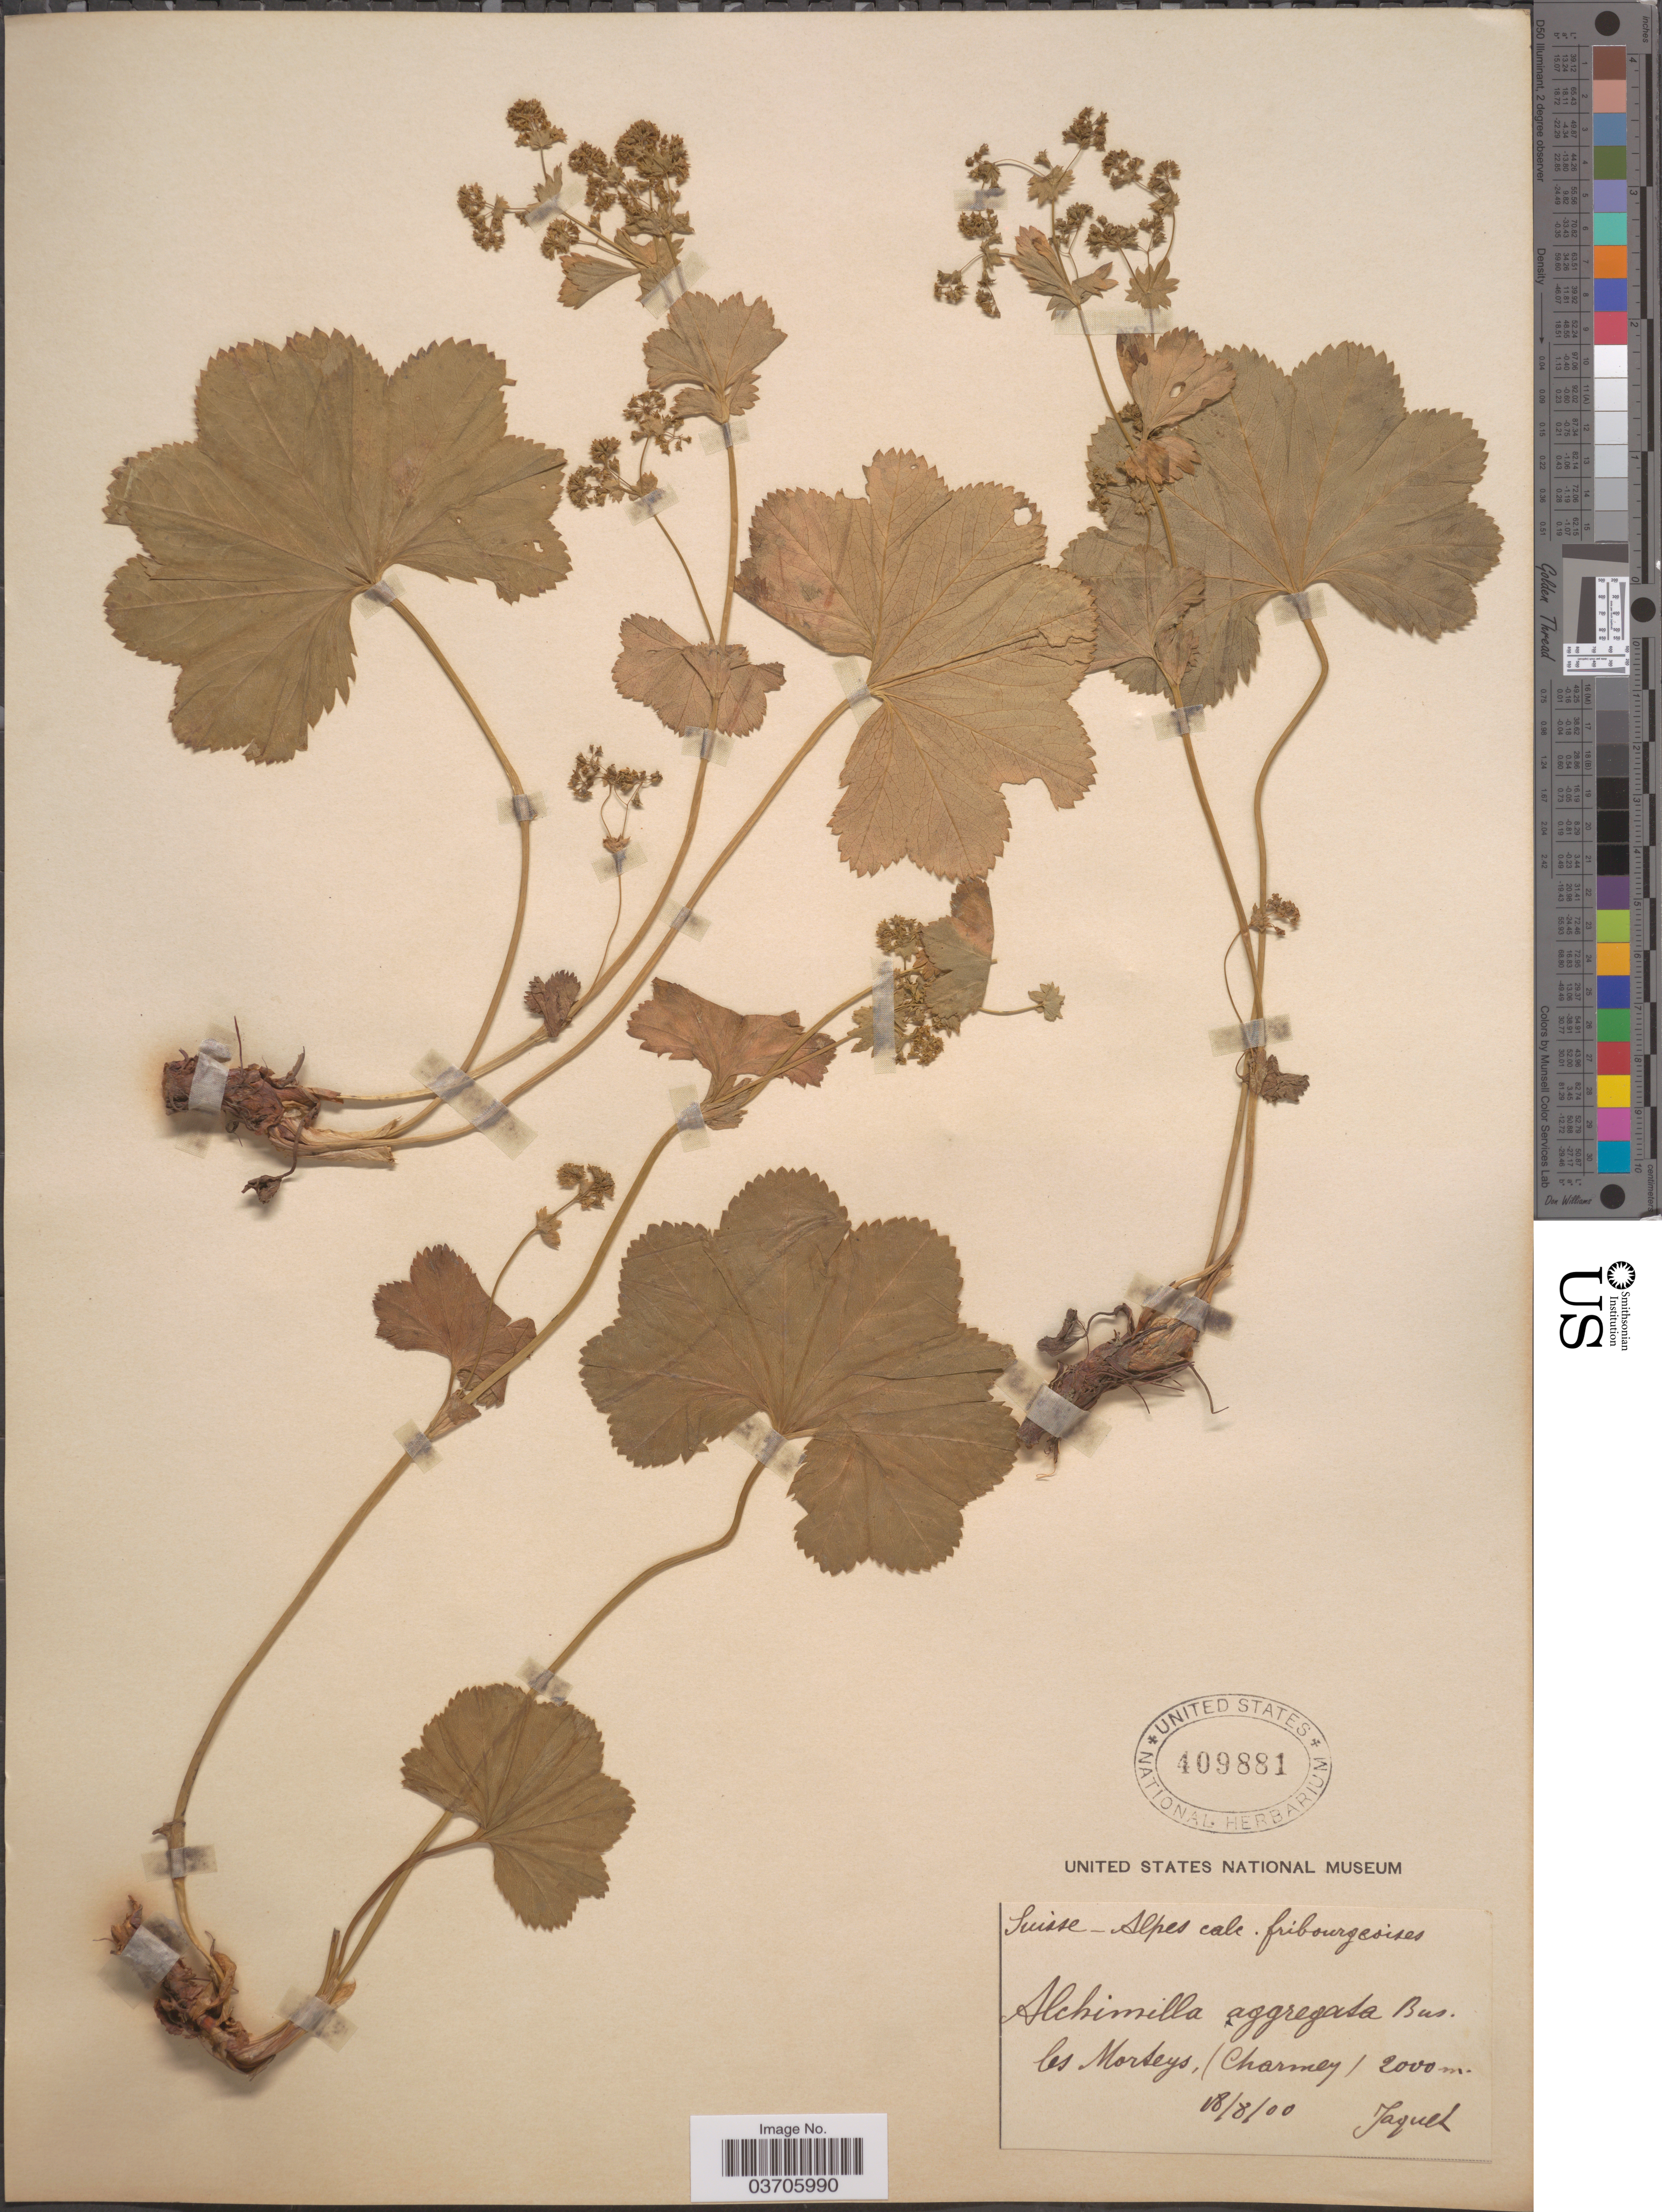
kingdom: Plantae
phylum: Tracheophyta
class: Magnoliopsida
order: Rosales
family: Rosaceae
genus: Alchemilla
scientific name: Alchemilla aggregata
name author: Buser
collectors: -. Jaquet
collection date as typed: Transcribed d/m/y: 18/8/0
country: Switzerland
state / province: Fribourg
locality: Suisse-Alpes calc. fribourgcoises. Les Morteys, (Charmey).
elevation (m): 2000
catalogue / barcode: US 409881